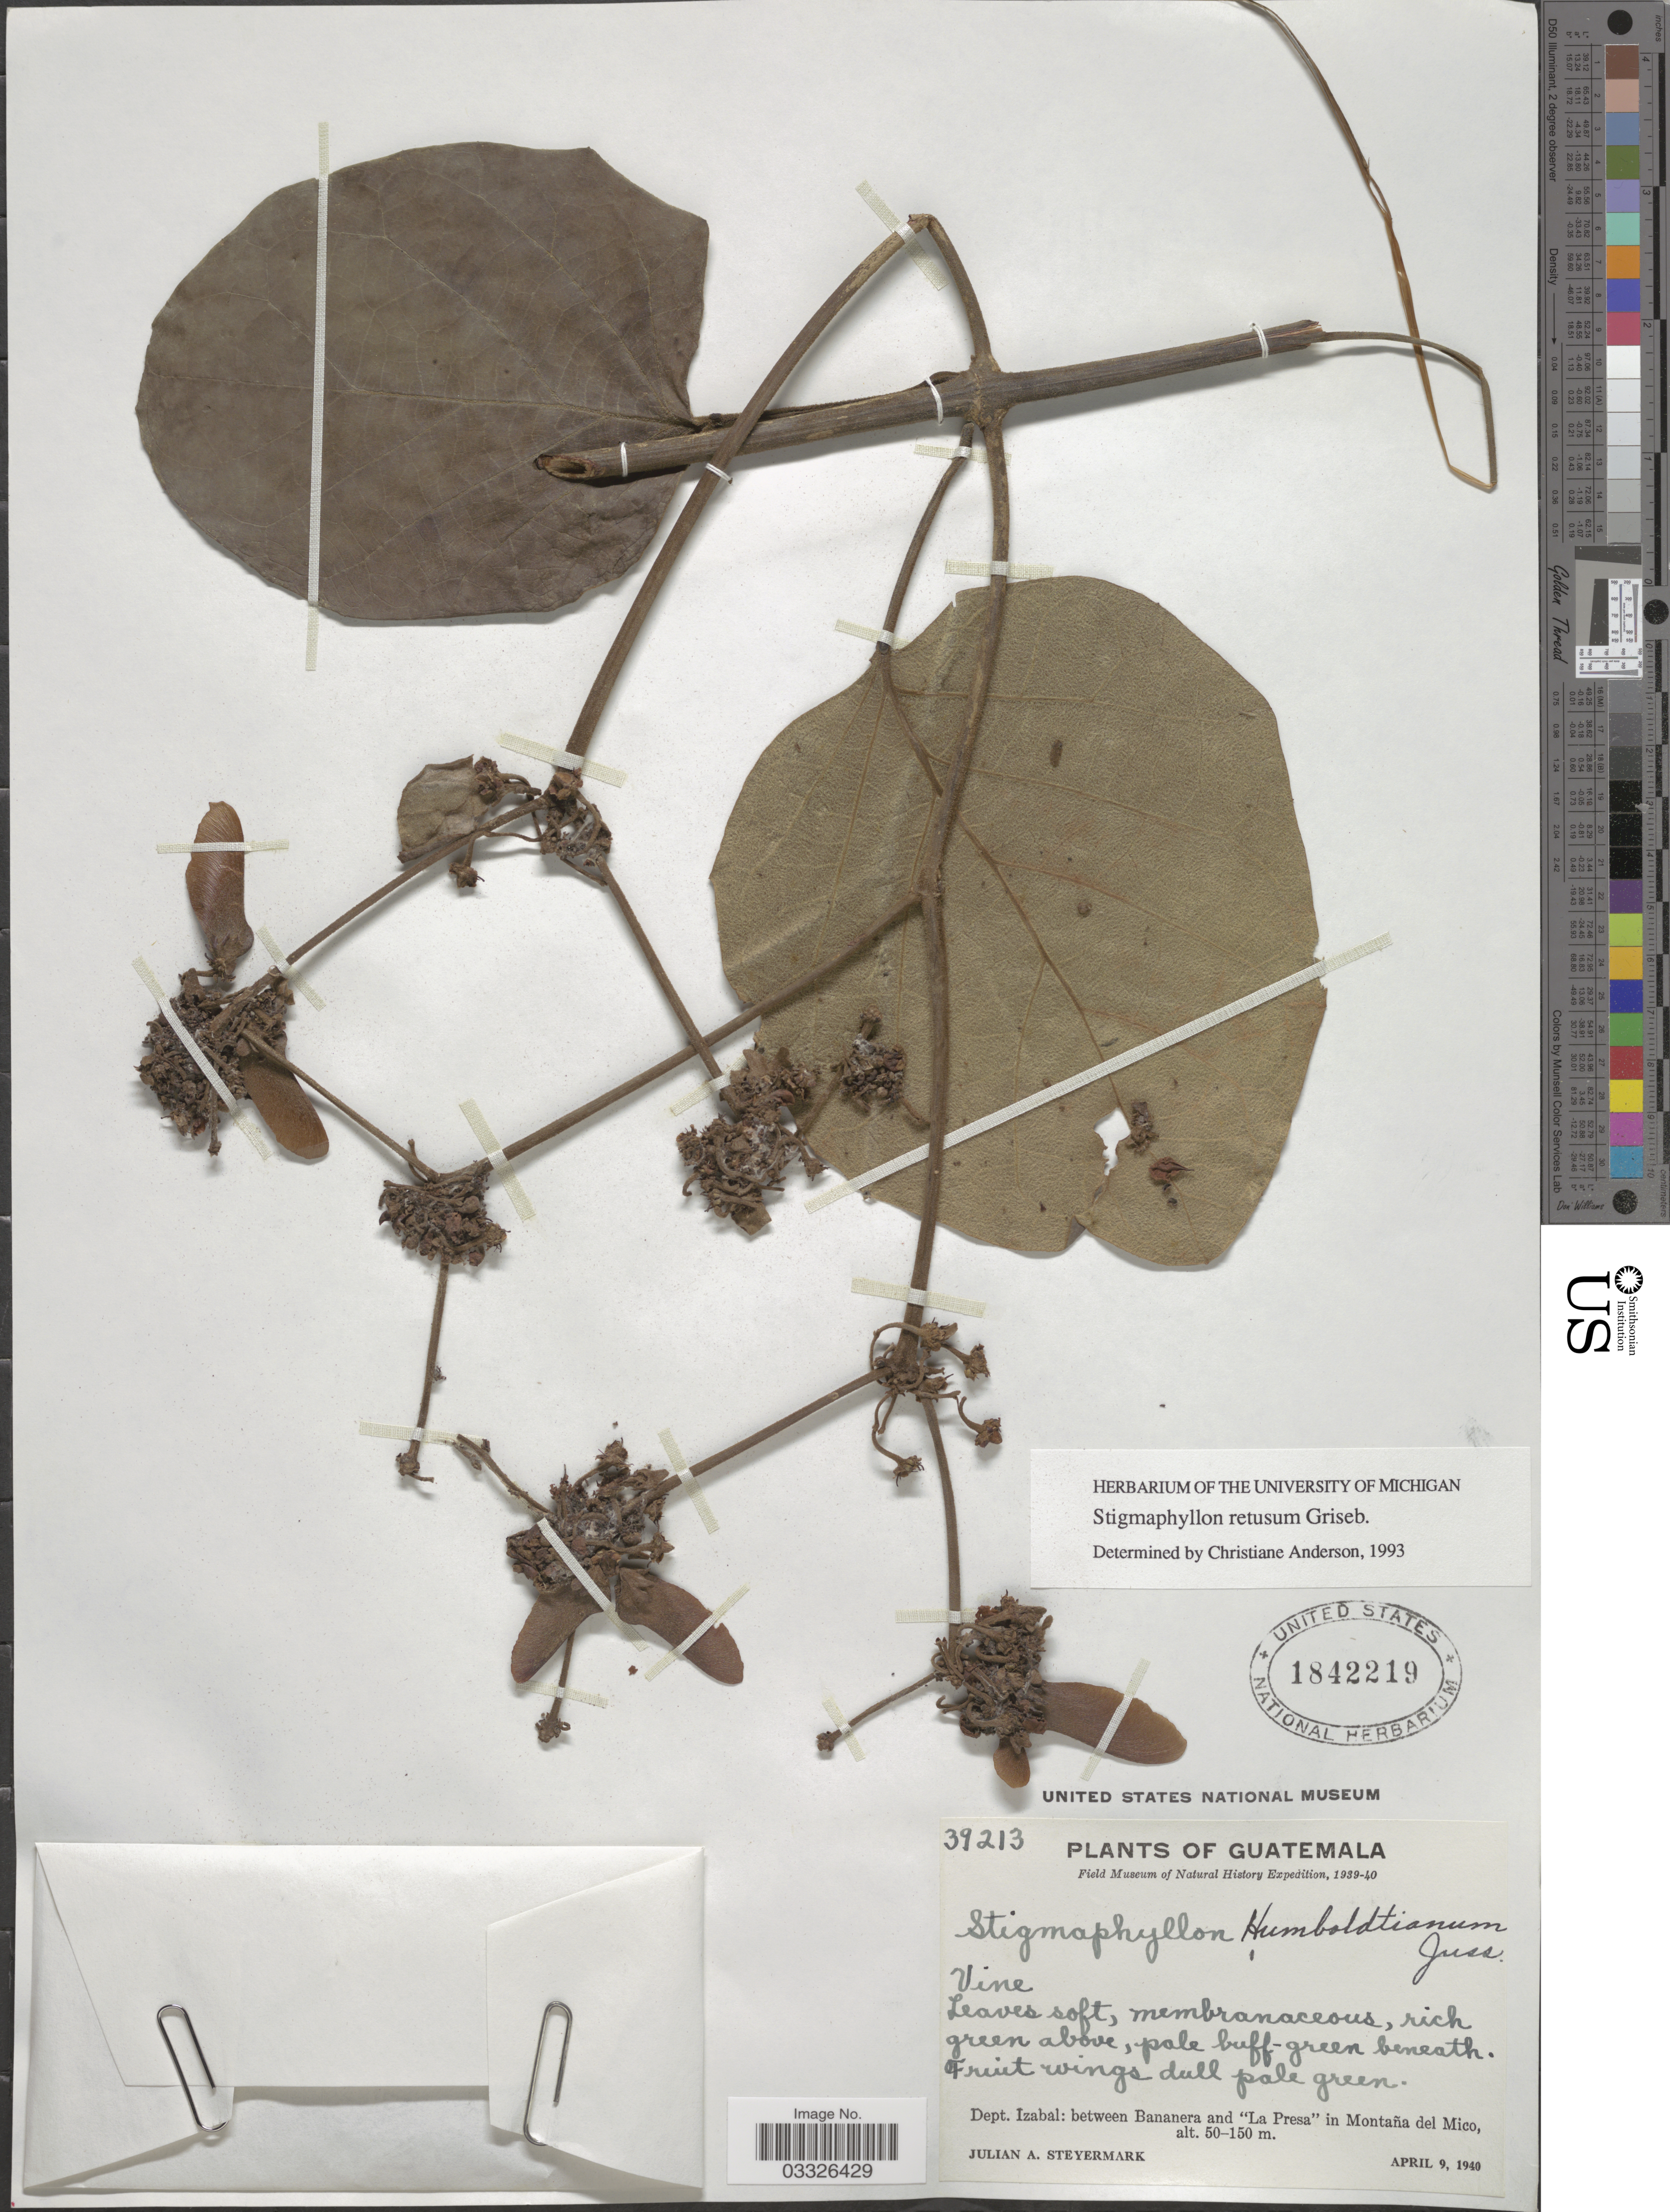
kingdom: Plantae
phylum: Tracheophyta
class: Magnoliopsida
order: Malpighiales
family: Malpighiaceae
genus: Stigmaphyllon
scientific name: Stigmaphyllon retusum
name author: Griseb.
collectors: J. Steyermark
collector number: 39213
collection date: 1940-04-09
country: Guatemala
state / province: Izabal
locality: Dept. Izabal: between Bananera and "La Presa" in Montaña del Mico.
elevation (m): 50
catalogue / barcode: US 1842219